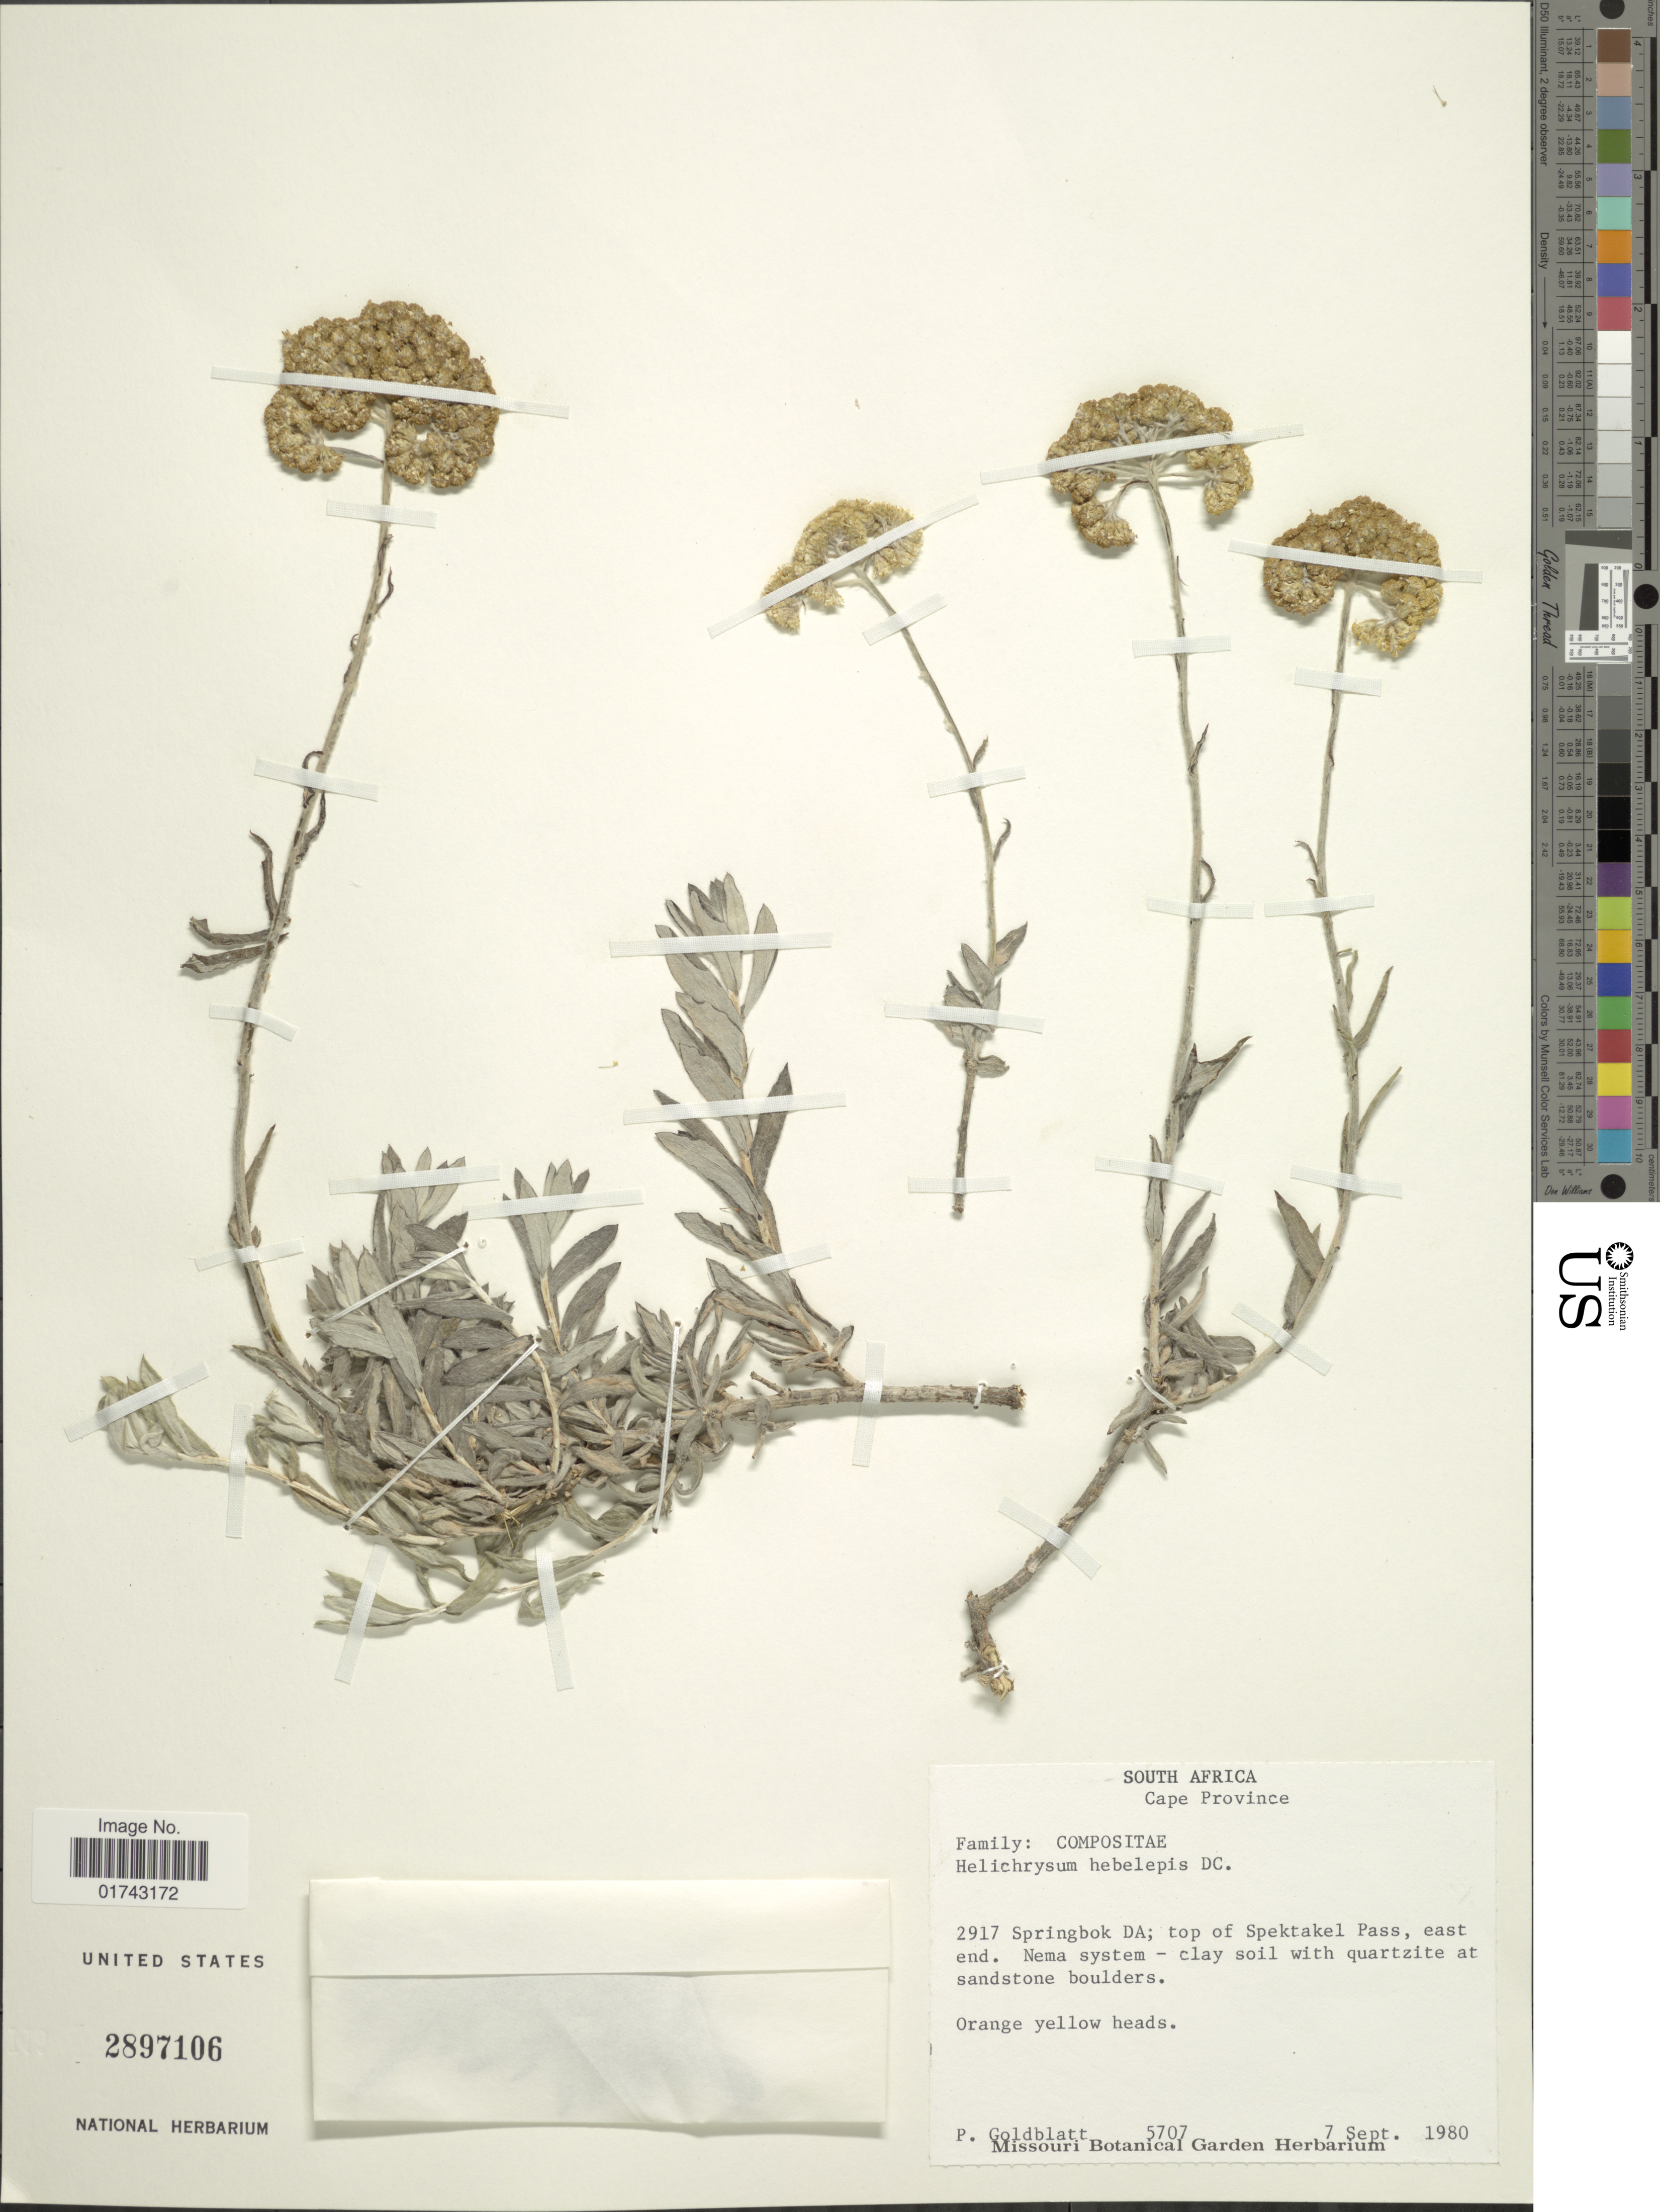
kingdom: Plantae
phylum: Tracheophyta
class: Magnoliopsida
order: Asterales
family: Asteraceae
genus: Helichrysum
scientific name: Helichrysum hebelepsis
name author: DC.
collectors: P. Goldblatt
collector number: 5707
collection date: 1980-09-07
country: South Africa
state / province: Northern Cape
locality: Cape Province, 2917 Springbok DA; top of Spektakel Pass, east end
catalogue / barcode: US 2897106